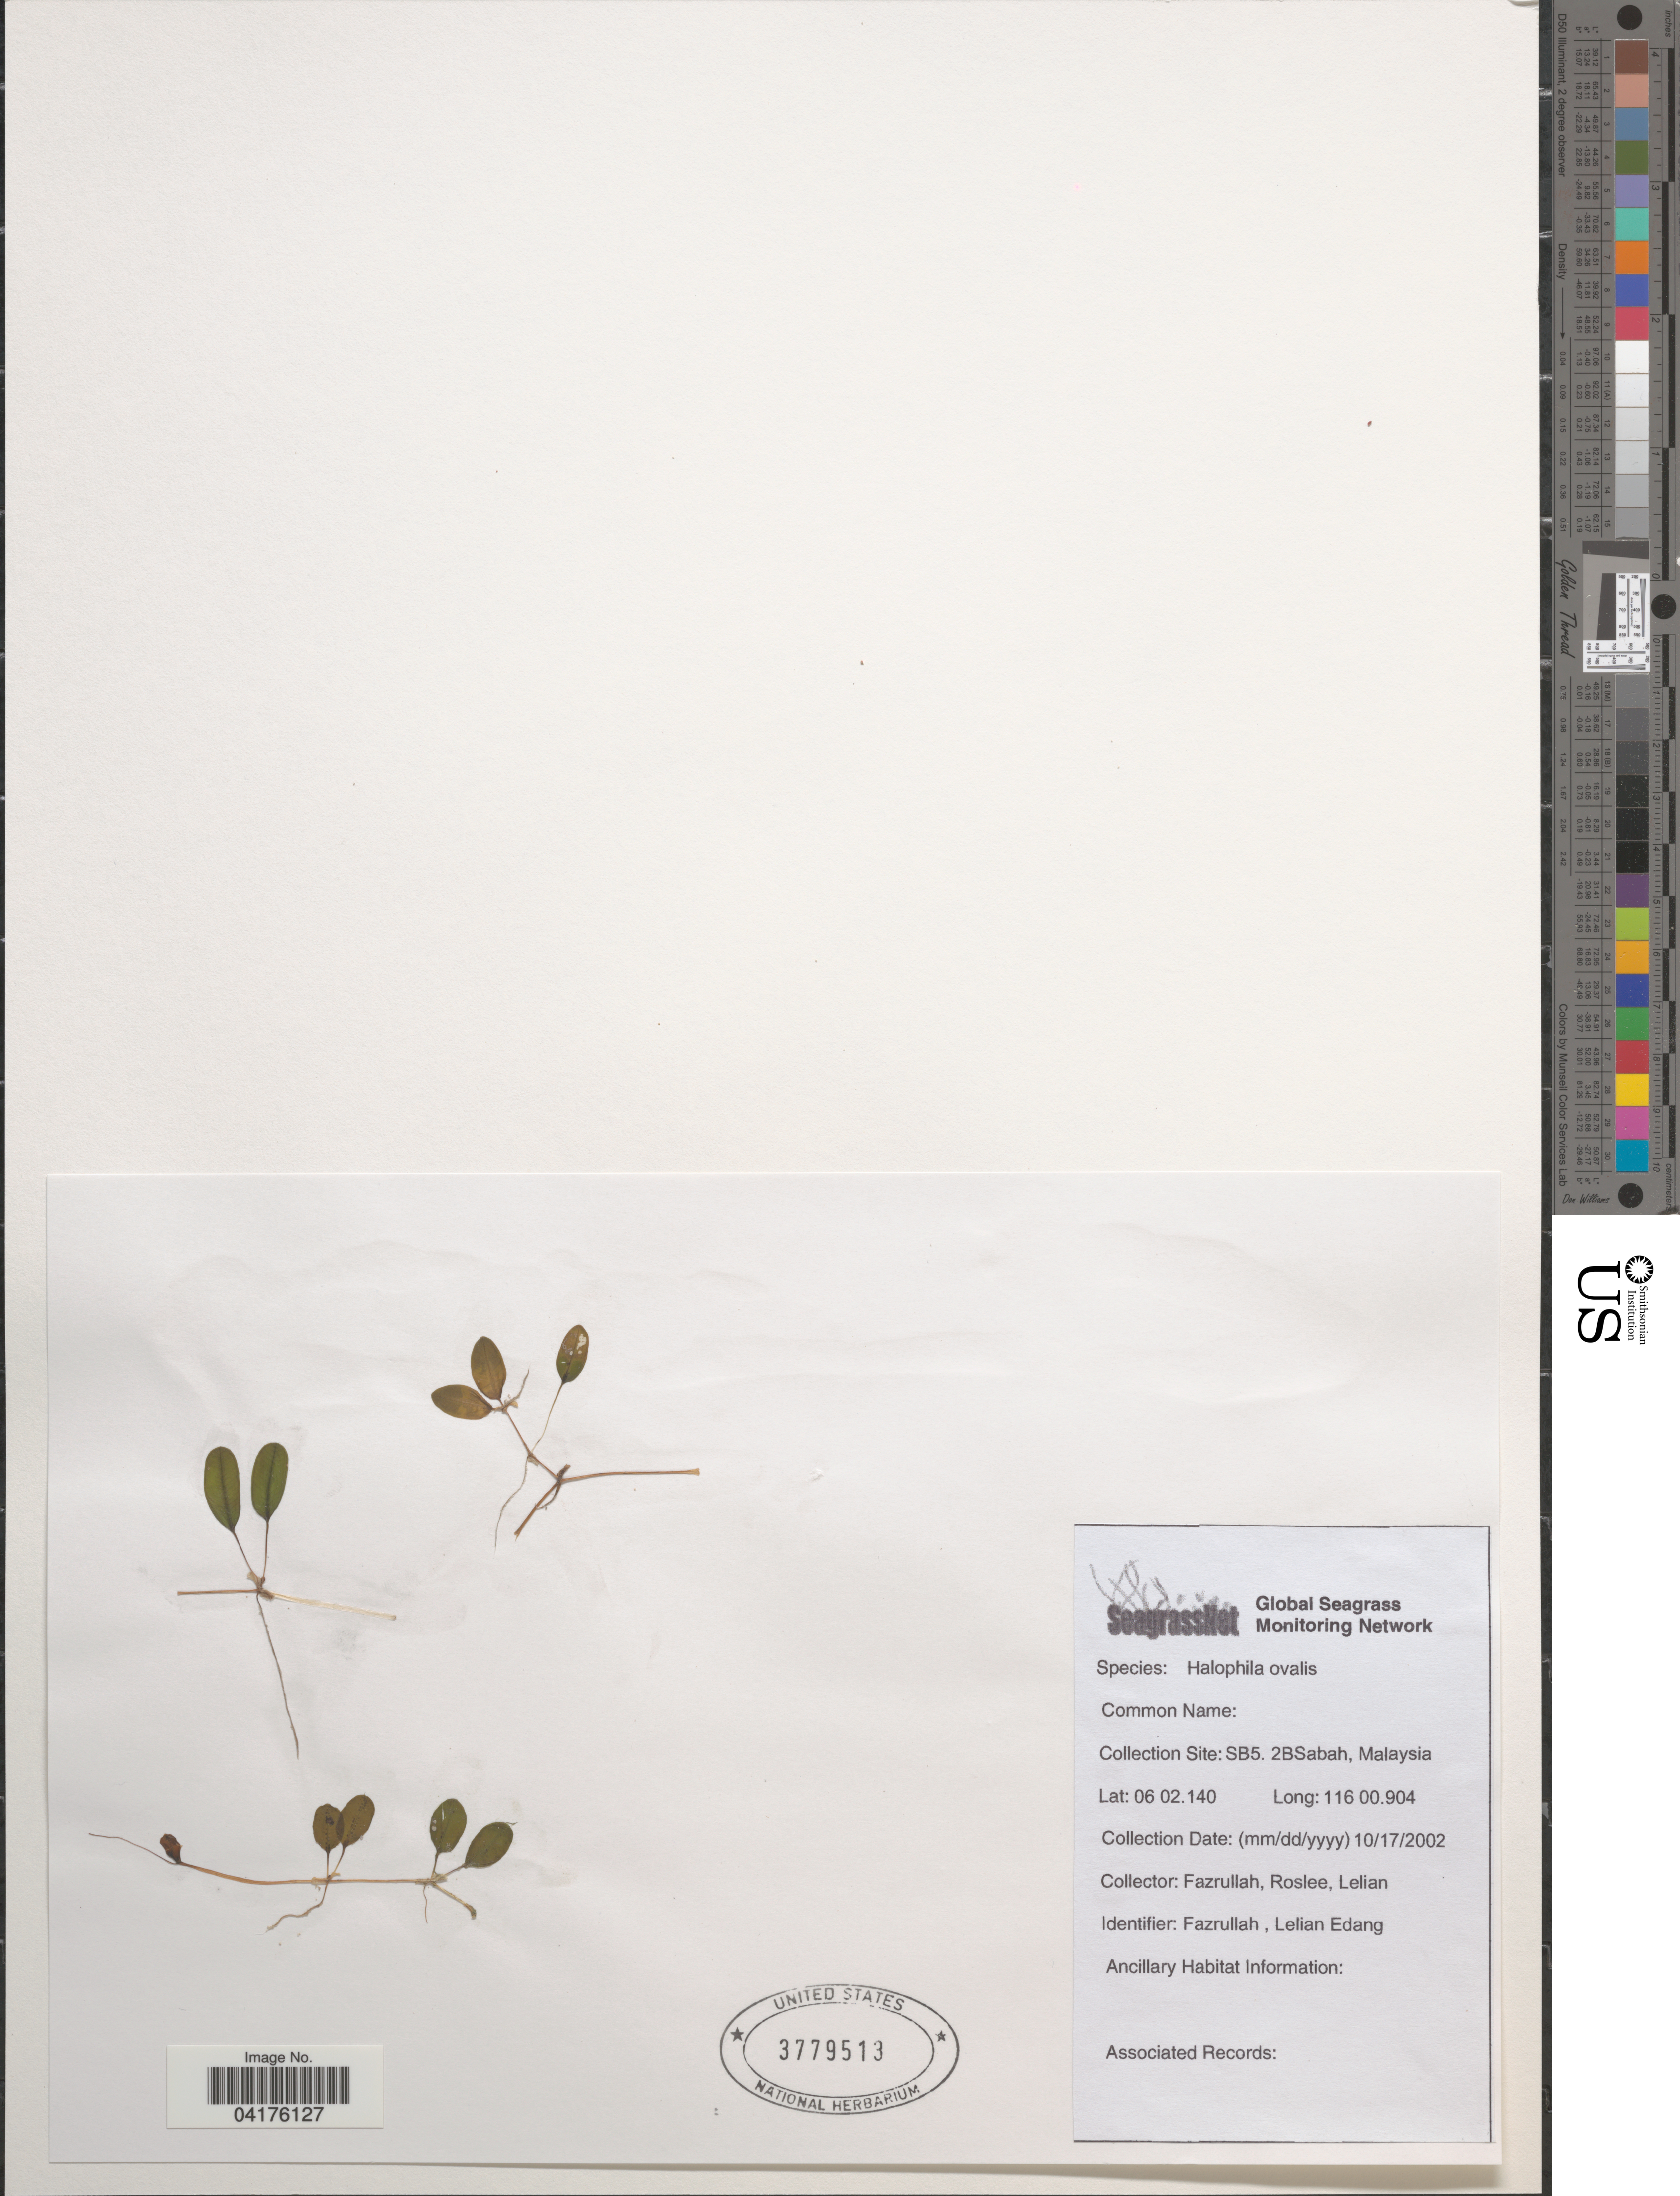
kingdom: Plantae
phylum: Tracheophyta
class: Liliopsida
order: Alismatales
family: Hydrocharitaceae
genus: Halophila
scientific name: Halophila ovalis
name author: (R. Br.) Hook. f.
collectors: Fazrullah, Roslee & Lelian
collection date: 2002-10-17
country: Malaysia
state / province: Sabah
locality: SB5. 2BSabah.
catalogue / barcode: US 3779513